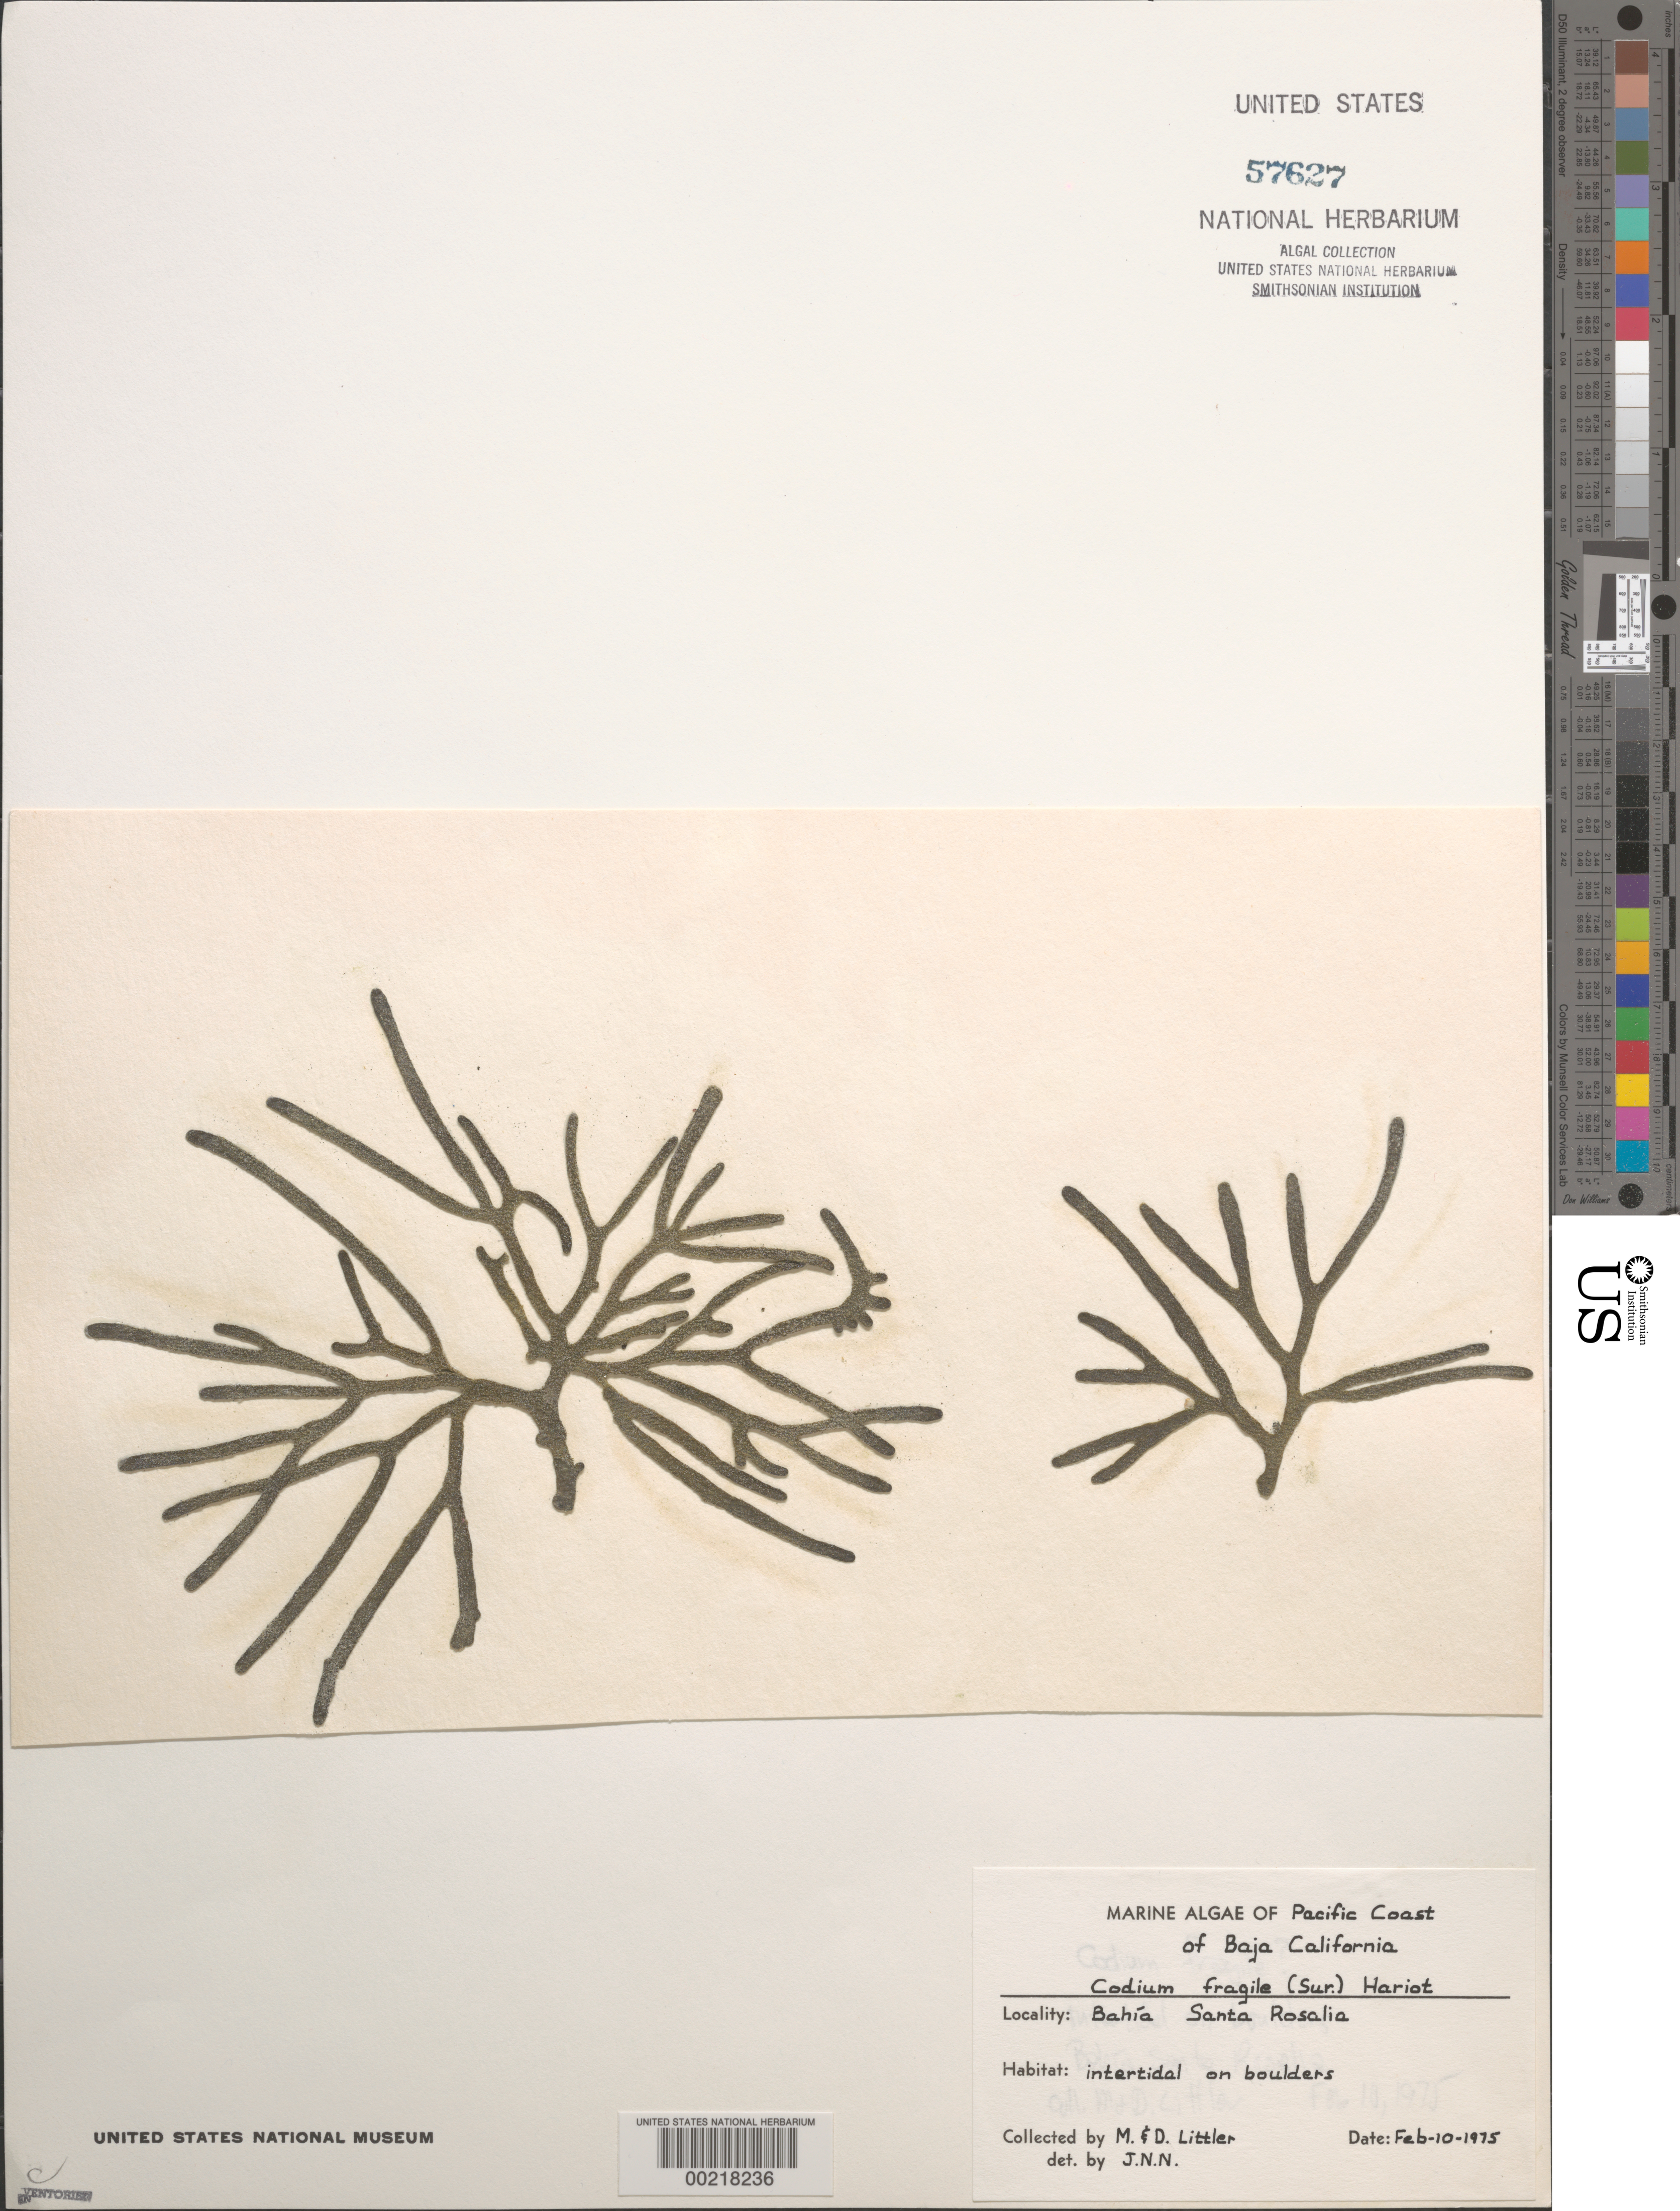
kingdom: Plantae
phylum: Chlorophyta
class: Ulvophyceae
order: Bryopsidales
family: Codiaceae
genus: Codium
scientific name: Codium fragile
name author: (Suringar) P. Hariot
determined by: Norris, James N.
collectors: M. M. Littler & D. S. Littler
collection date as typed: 10 Feb 1975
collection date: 1975-02-10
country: Mexico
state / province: Baja California Sur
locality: Bahia Santa Rosalia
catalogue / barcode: US 57627